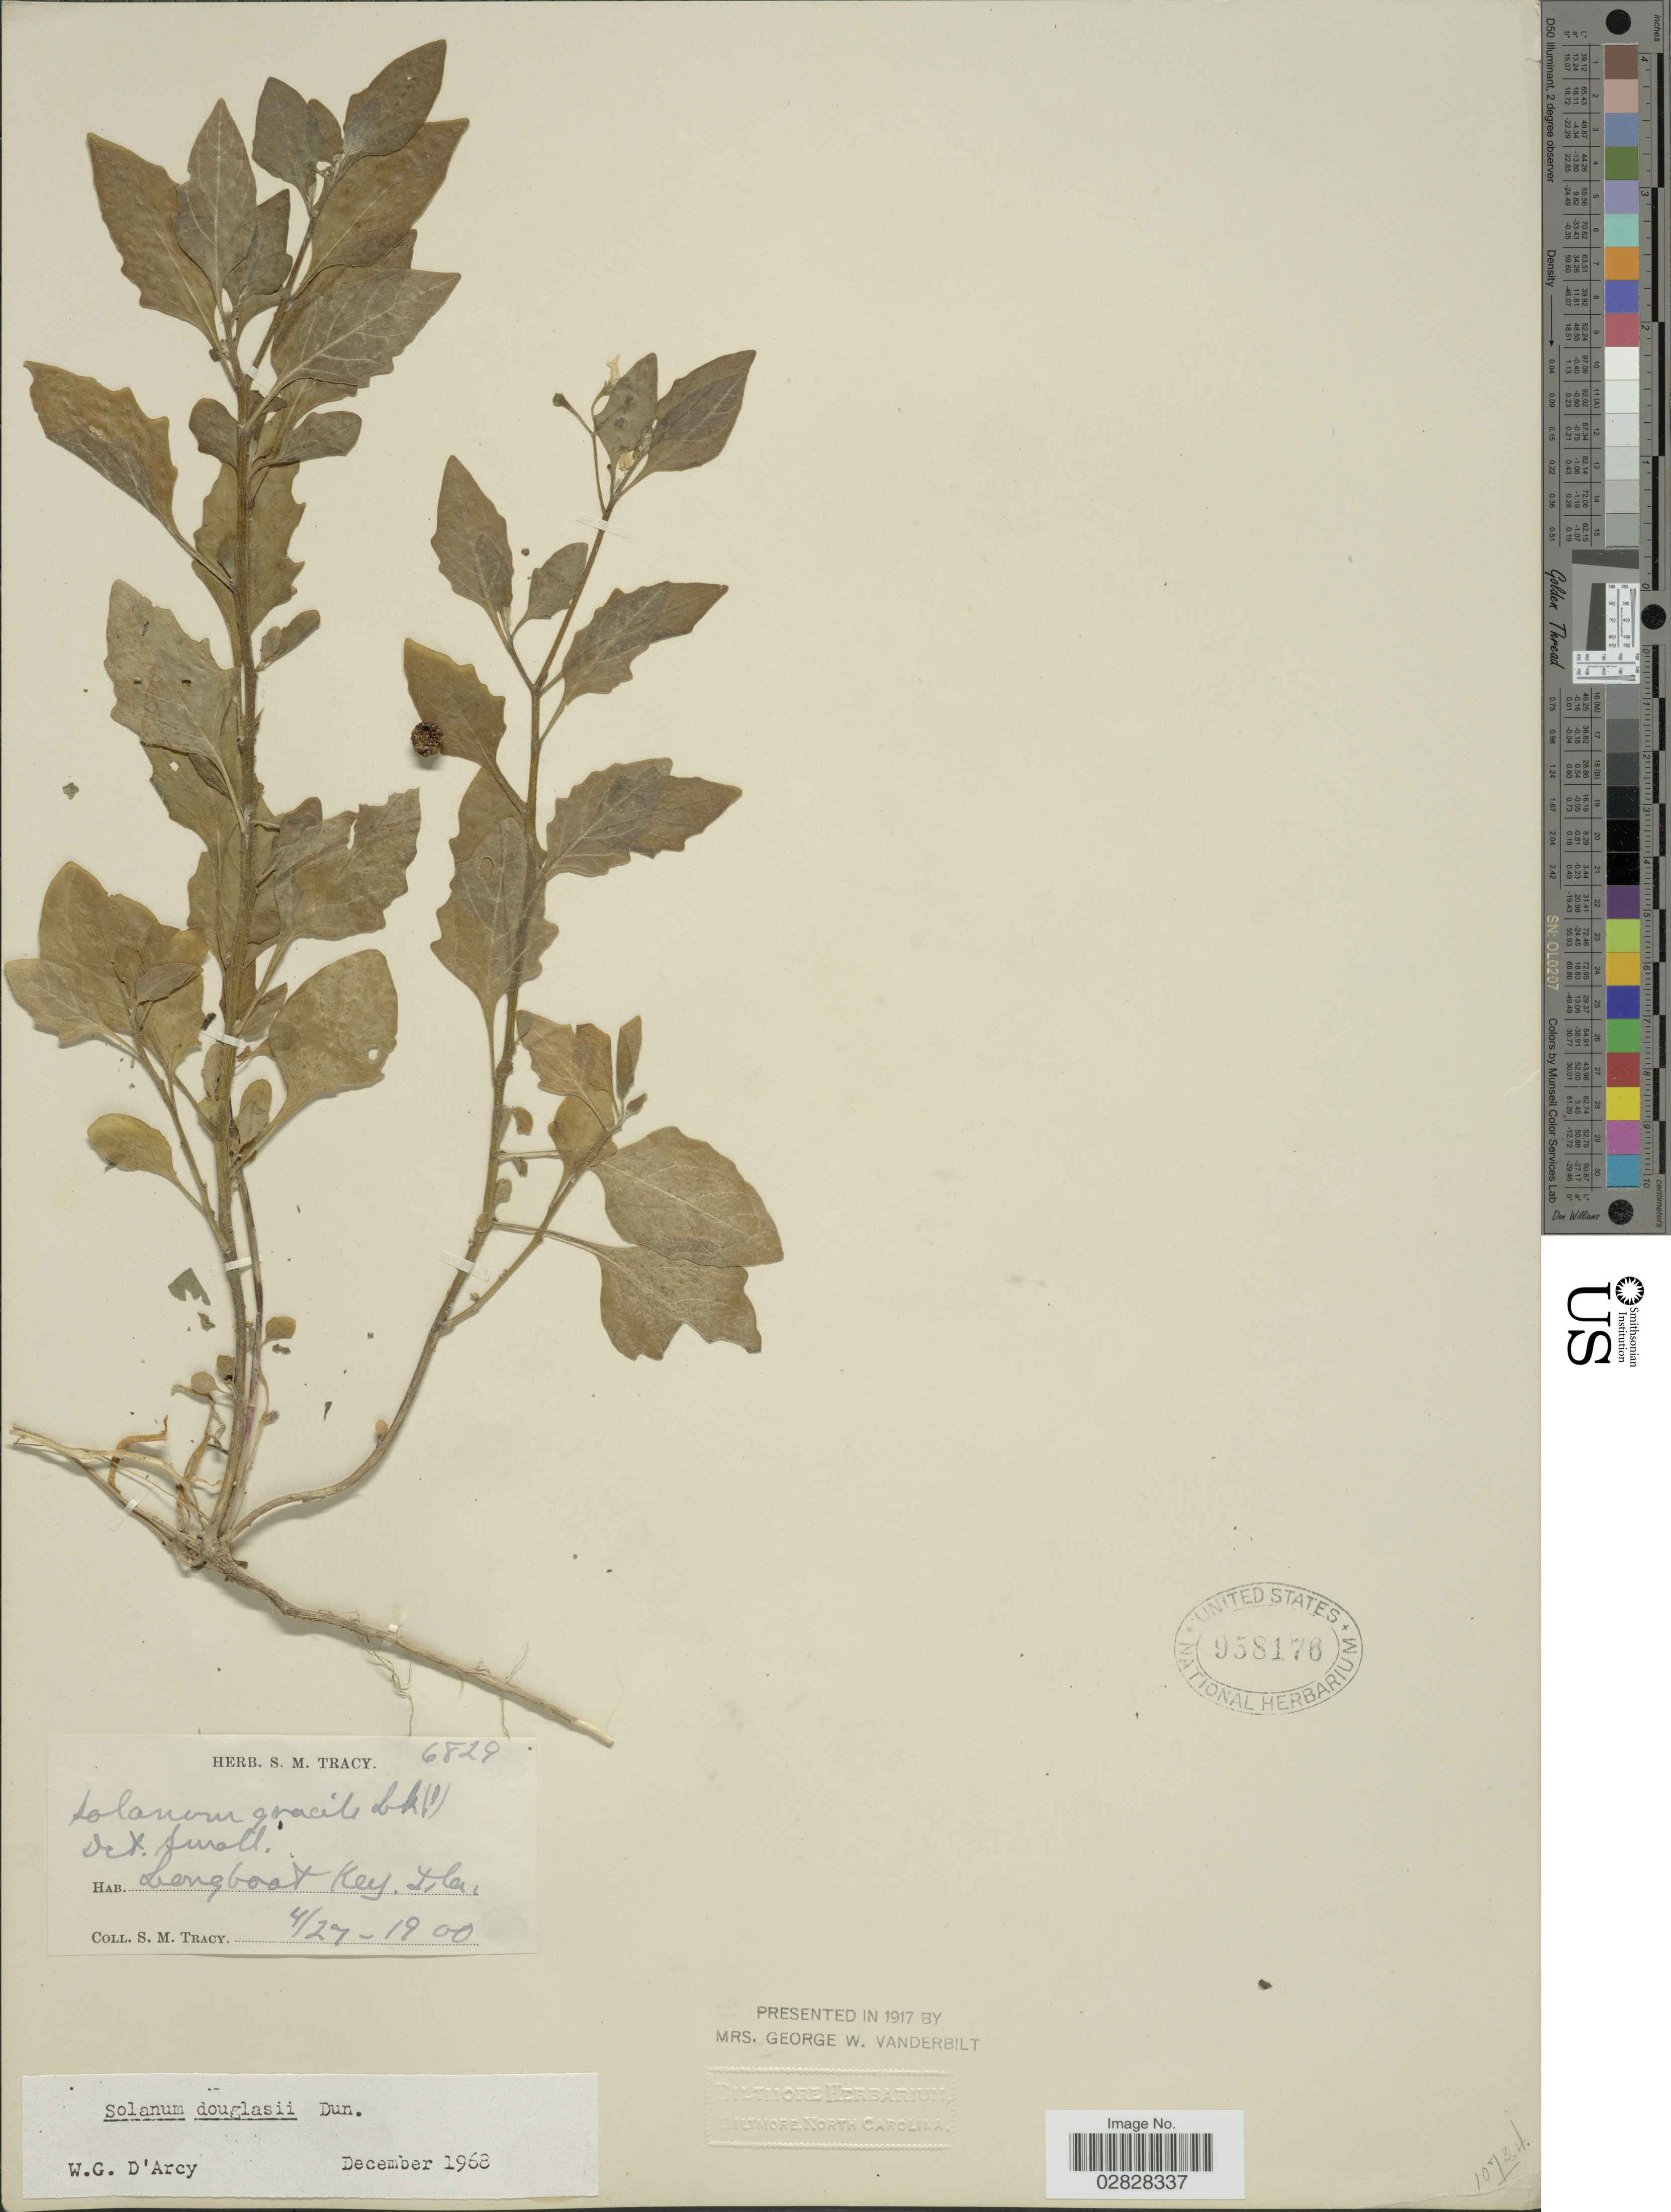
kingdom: Plantae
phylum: Tracheophyta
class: Magnoliopsida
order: Solanales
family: Solanaceae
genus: Solanum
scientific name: Solanum douglasii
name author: Dunal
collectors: S. M. Tracy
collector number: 6829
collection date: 1900-04-27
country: United States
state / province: Florida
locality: Longboat Key.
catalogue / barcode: US 958176